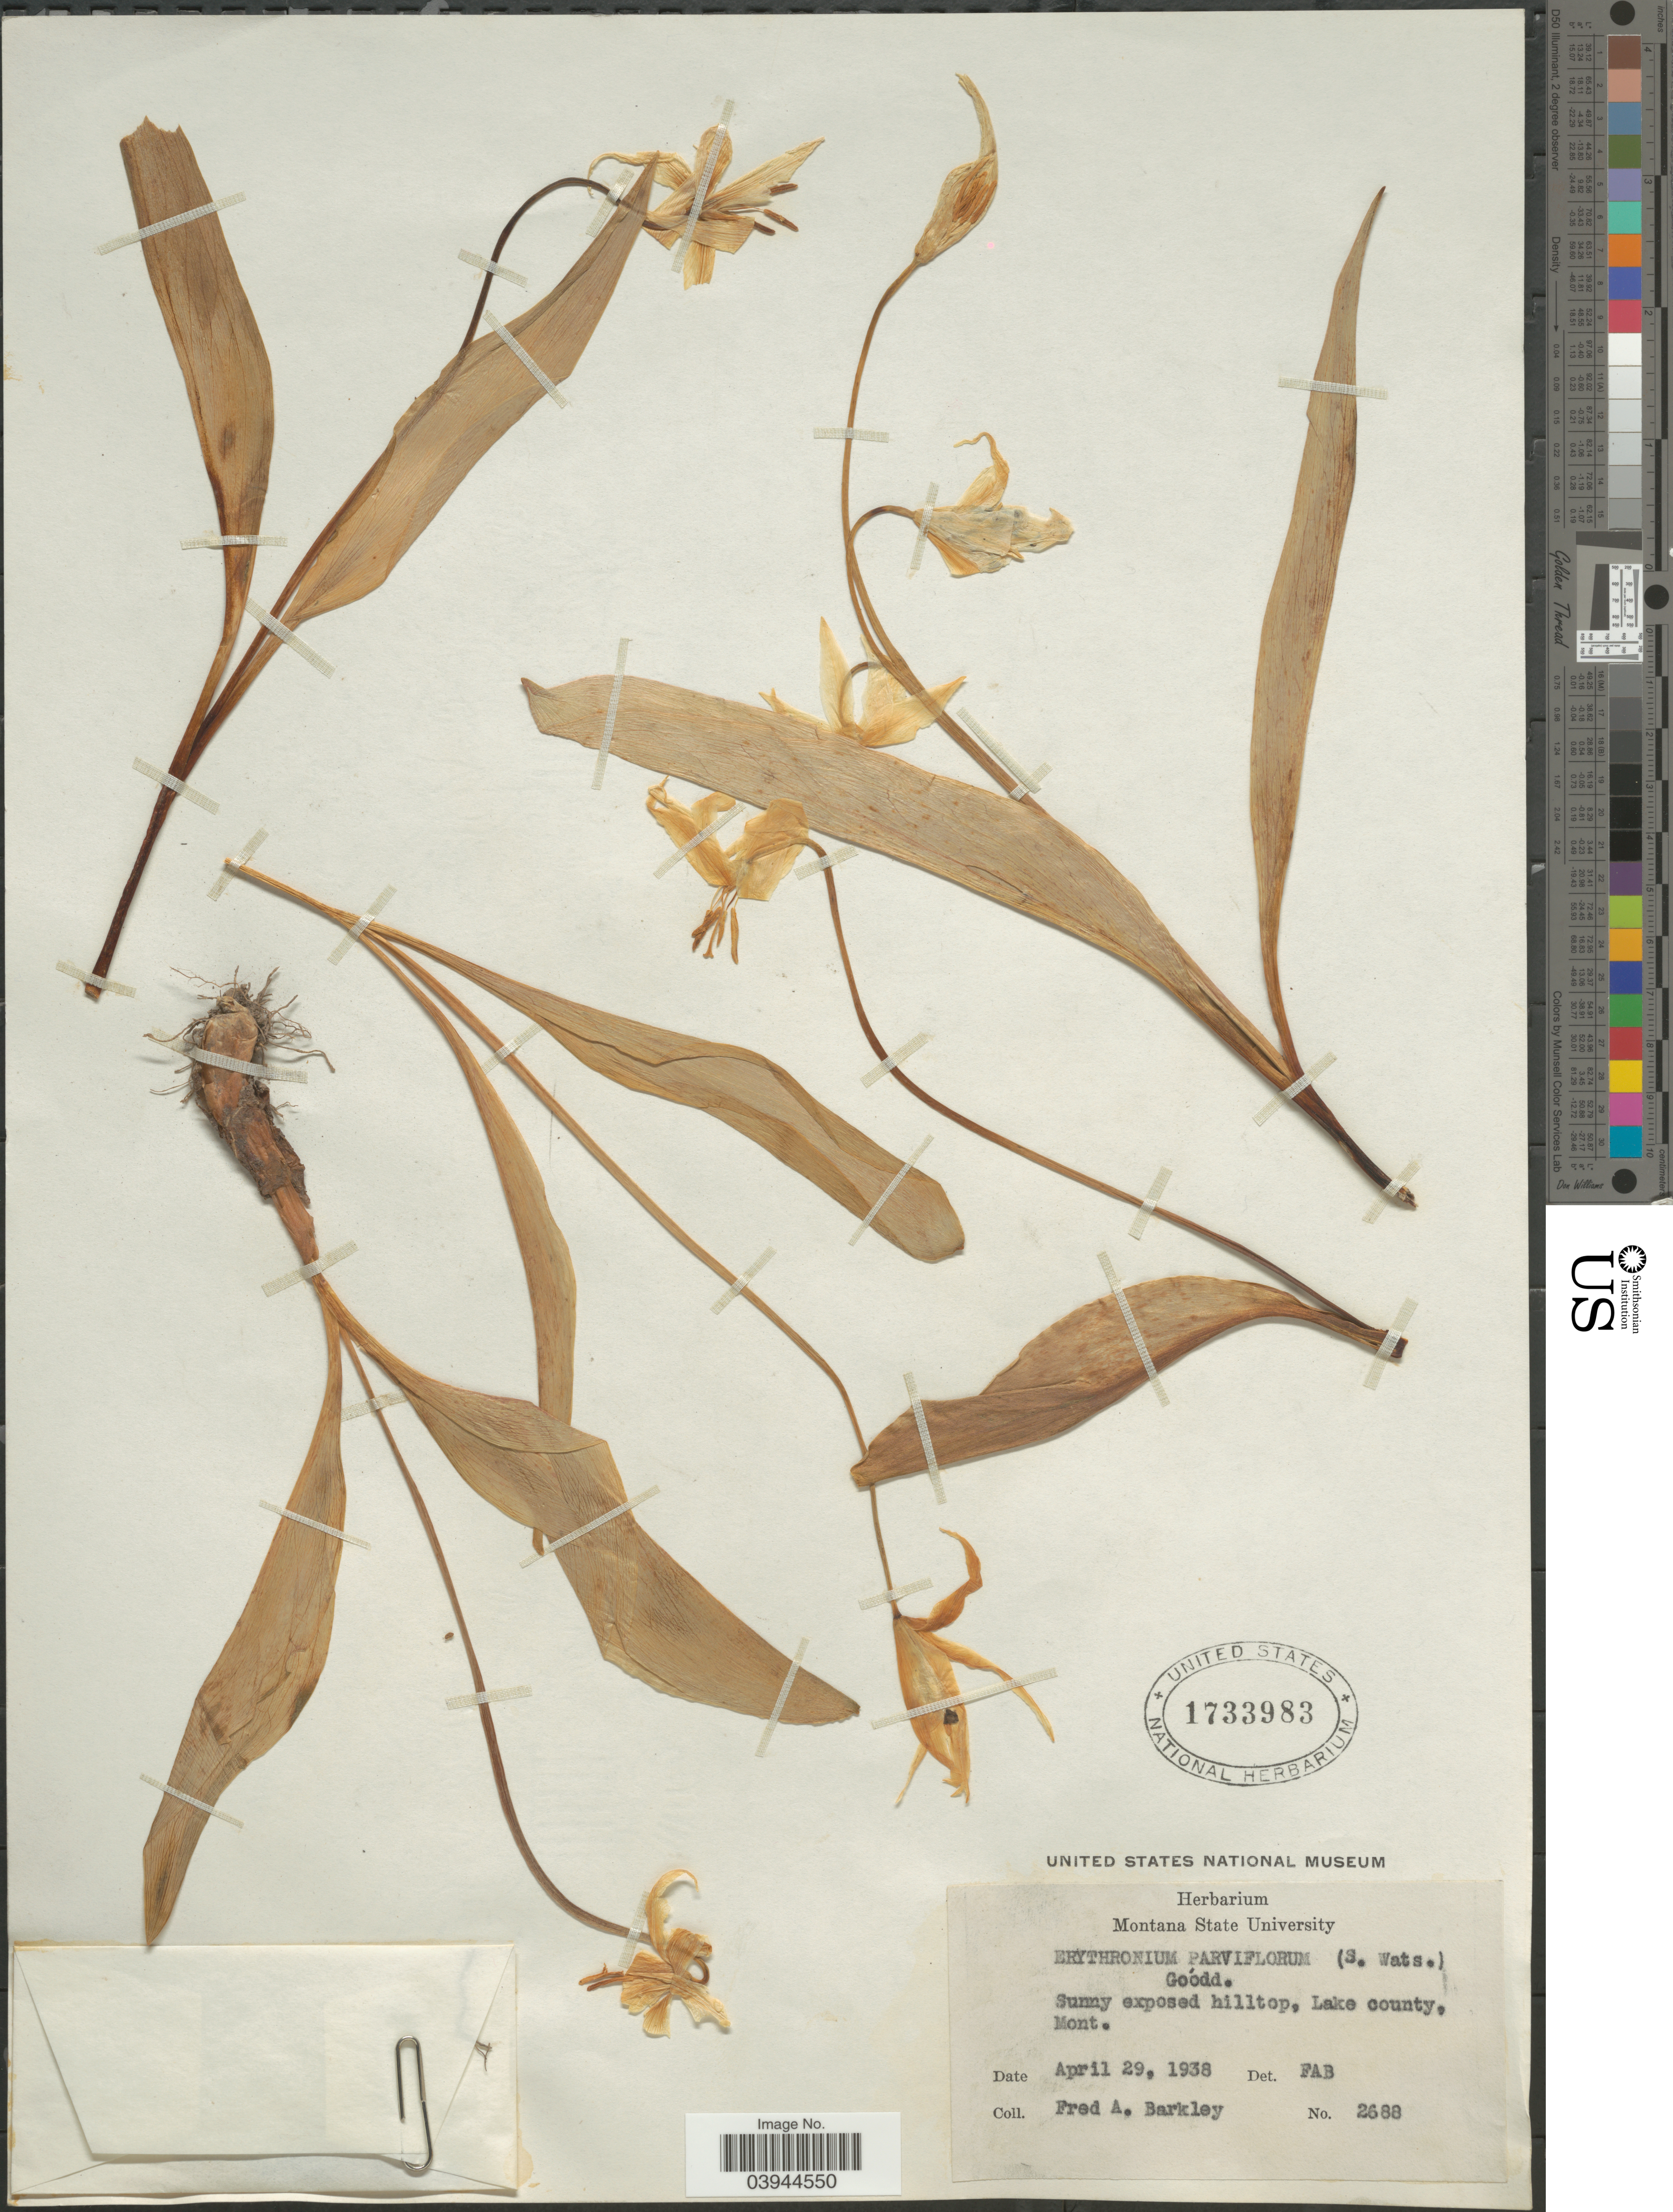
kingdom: Plantae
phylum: Tracheophyta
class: Liliopsida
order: Liliales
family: Liliaceae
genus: Erythronium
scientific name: Erythronium parviflorum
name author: (S. Watson) Goodd.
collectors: F. A. Barkley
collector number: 2688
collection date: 1938-04-29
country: United States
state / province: Montana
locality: Sunny exposed hilltop, Lake county.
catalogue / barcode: US 1733983